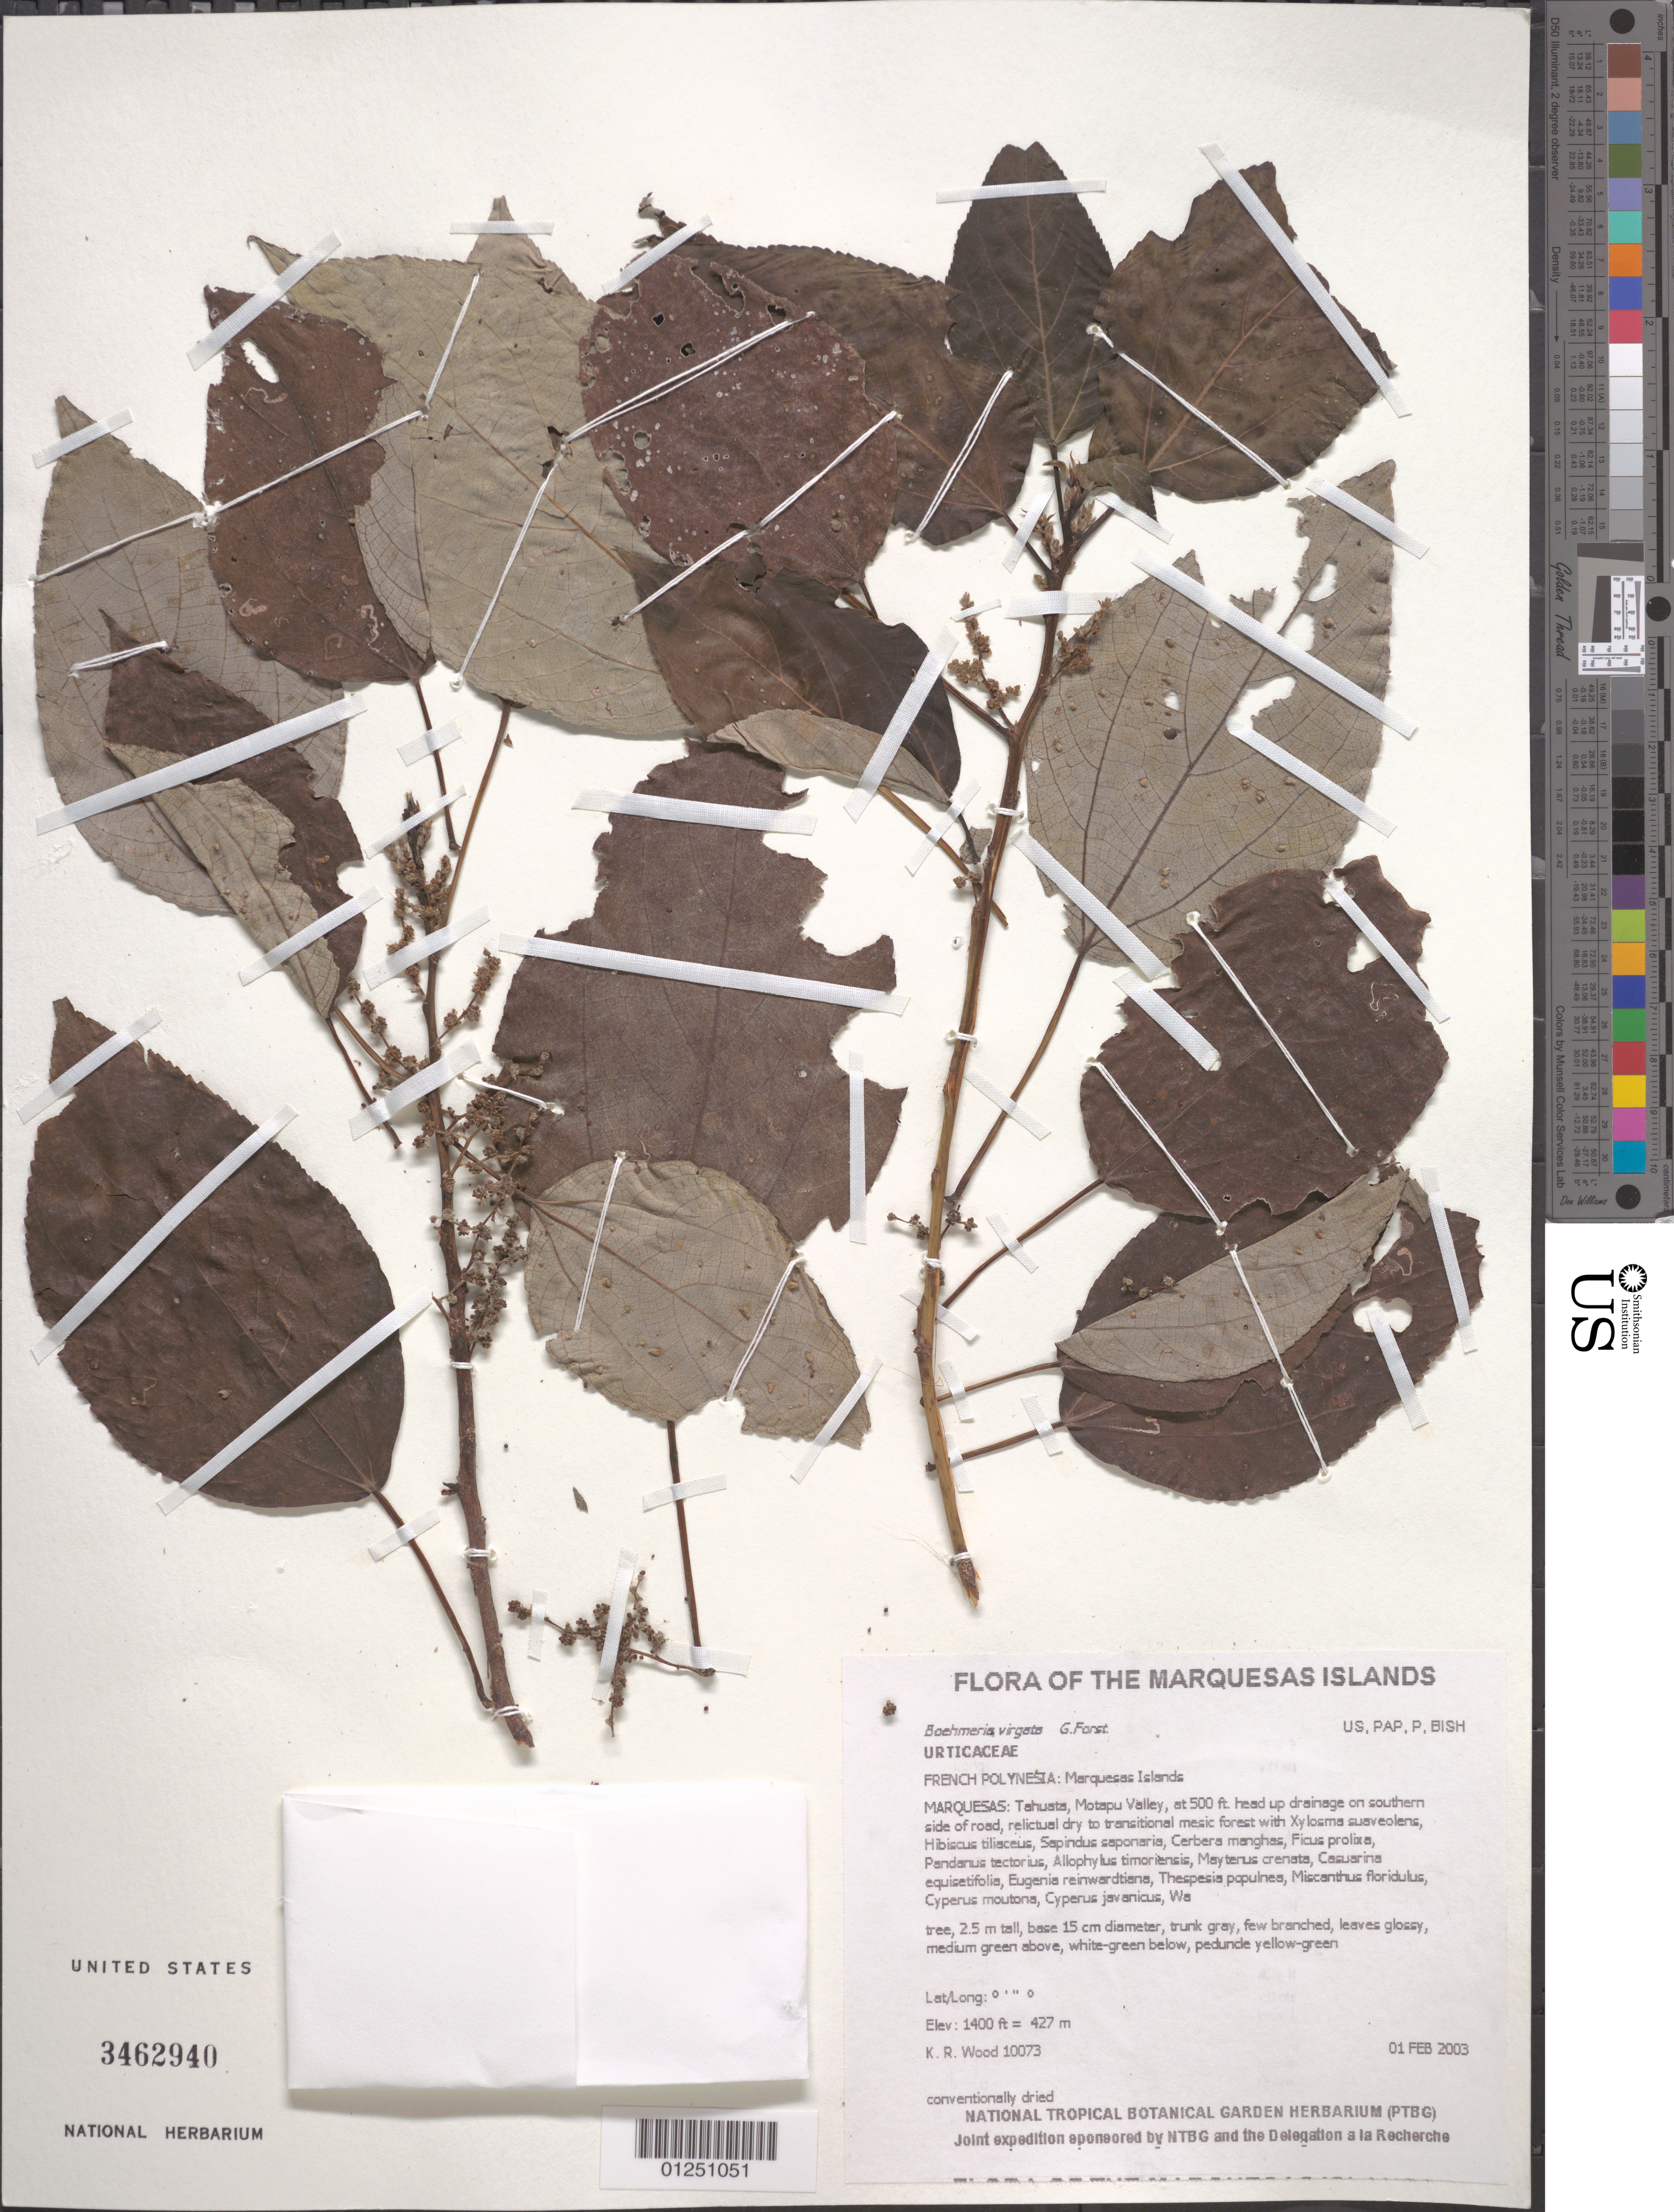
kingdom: Plantae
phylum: Tracheophyta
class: Magnoliopsida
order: Rosales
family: Urticaceae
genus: Boehmeria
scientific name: Boehmeria virgata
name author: (G. Forst.) Guill.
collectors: K. R. Wood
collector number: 10073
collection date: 2003-02-01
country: French Polynesia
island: Tahuata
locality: Motapu Valley, head up drainage on southern side of road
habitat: Relictual dry to transitional mesic forest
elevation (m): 427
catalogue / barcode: US 3462940